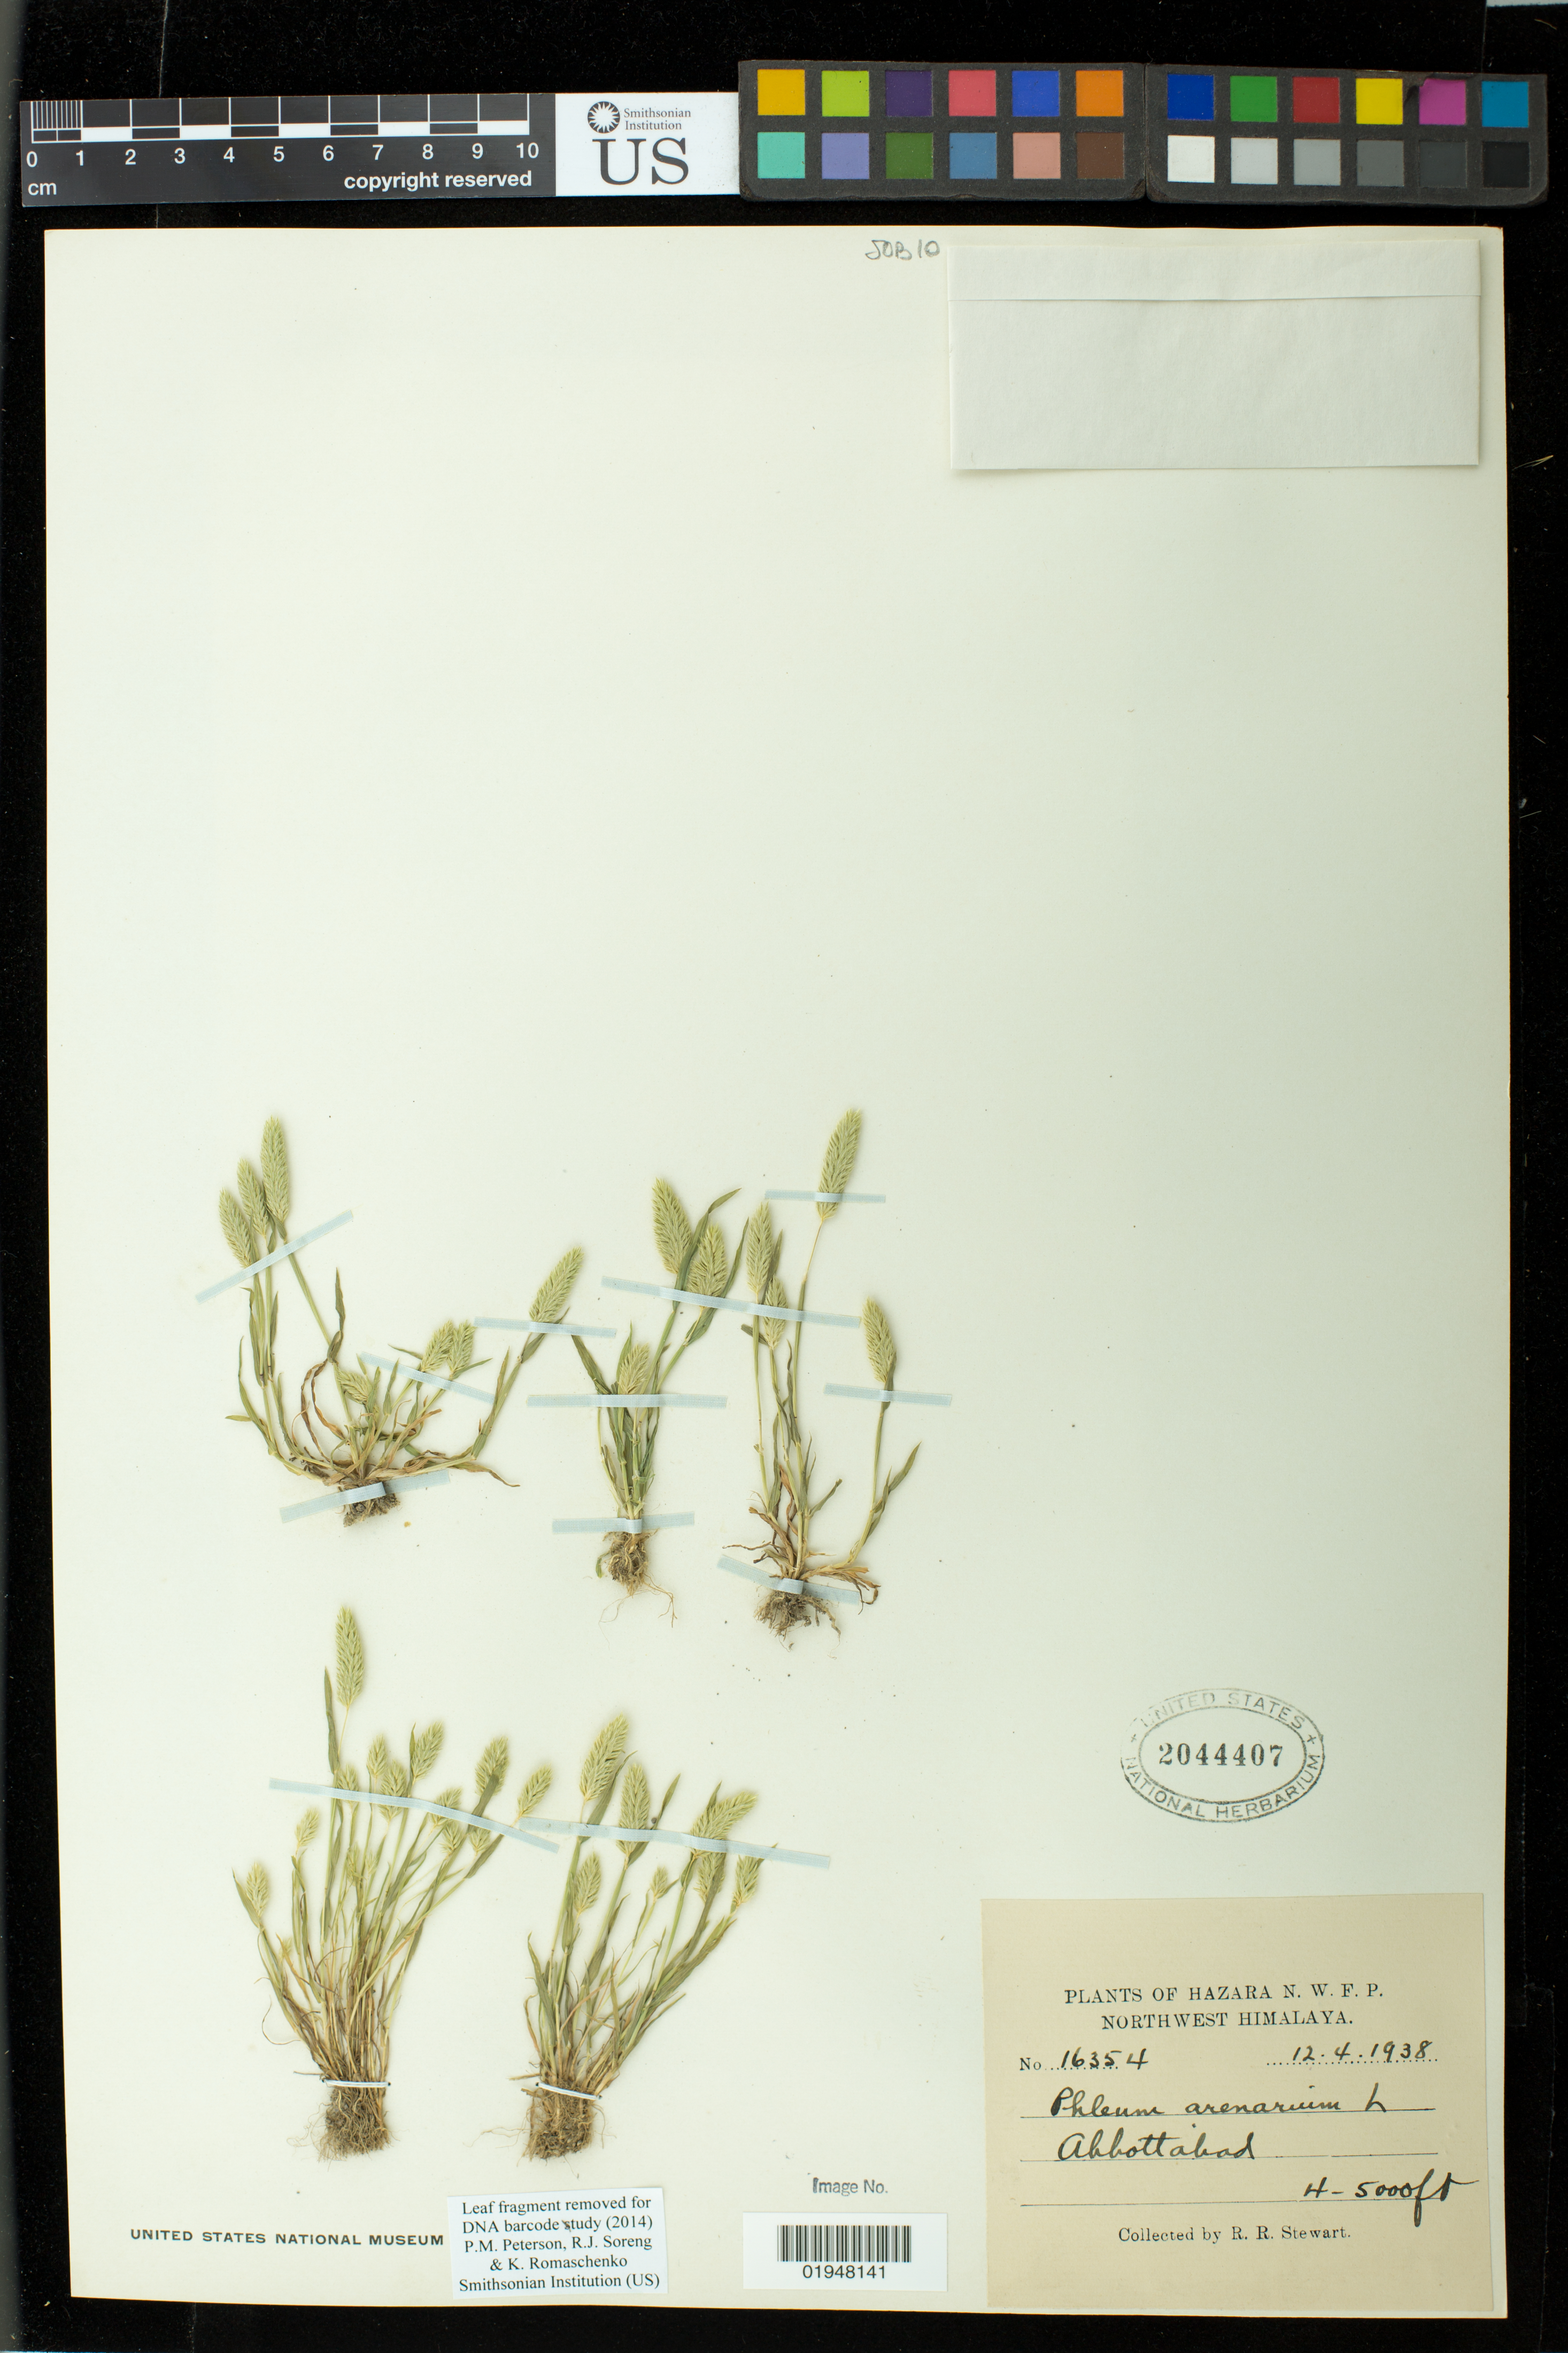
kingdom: Plantae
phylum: Tracheophyta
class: Liliopsida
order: Poales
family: Poaceae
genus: Phleum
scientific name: Phleum arenarium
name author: L.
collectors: R. R. Stewart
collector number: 16354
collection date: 1938-04-12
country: Pakistan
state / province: Khyber Pakhtunkhwa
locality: Abbottabad. Hazara N.W.F.P. Northwest Himalaya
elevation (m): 1219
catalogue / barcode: US 2044407